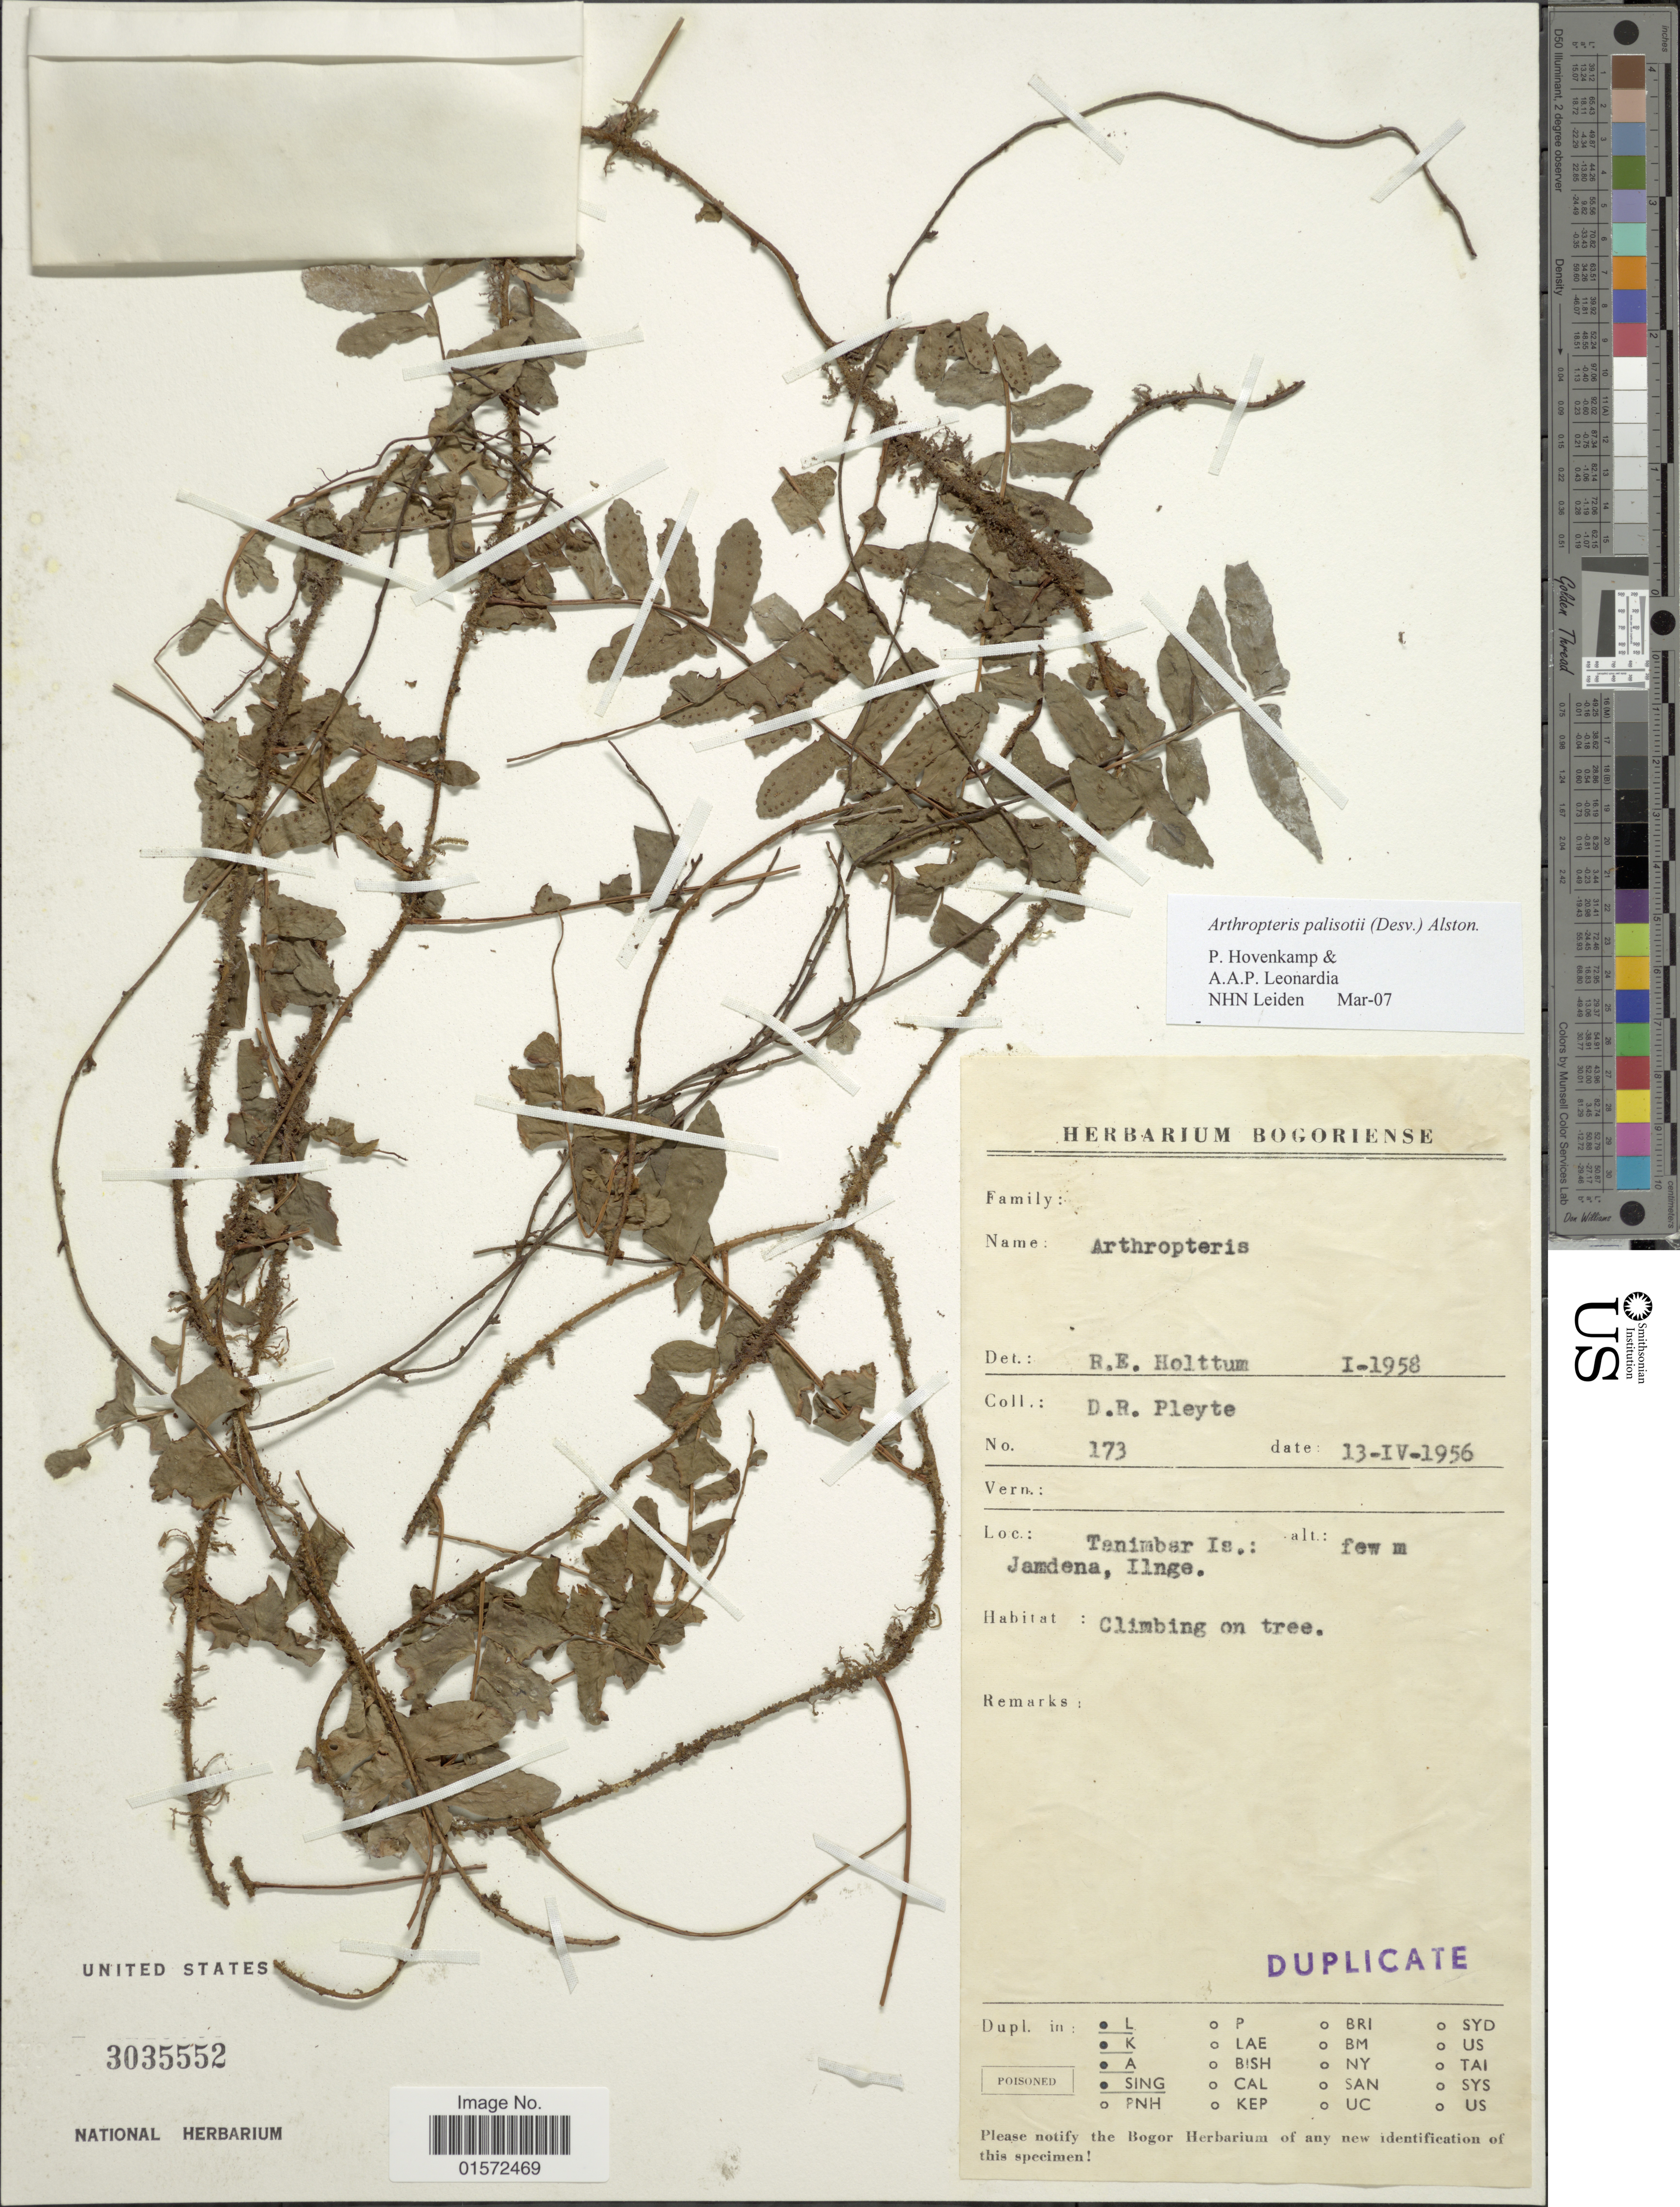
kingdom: Plantae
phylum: Tracheophyta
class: Polypodiopsida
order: Polypodiales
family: Tectariaceae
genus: Arthropteris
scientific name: Arthropteris palisotii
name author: (Desv.) Alston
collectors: D. Pleyte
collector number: I-1958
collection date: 1956-04-13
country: Indonesia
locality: Tanimbar Is. Jamdena,Ilnge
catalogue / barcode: US 3035552